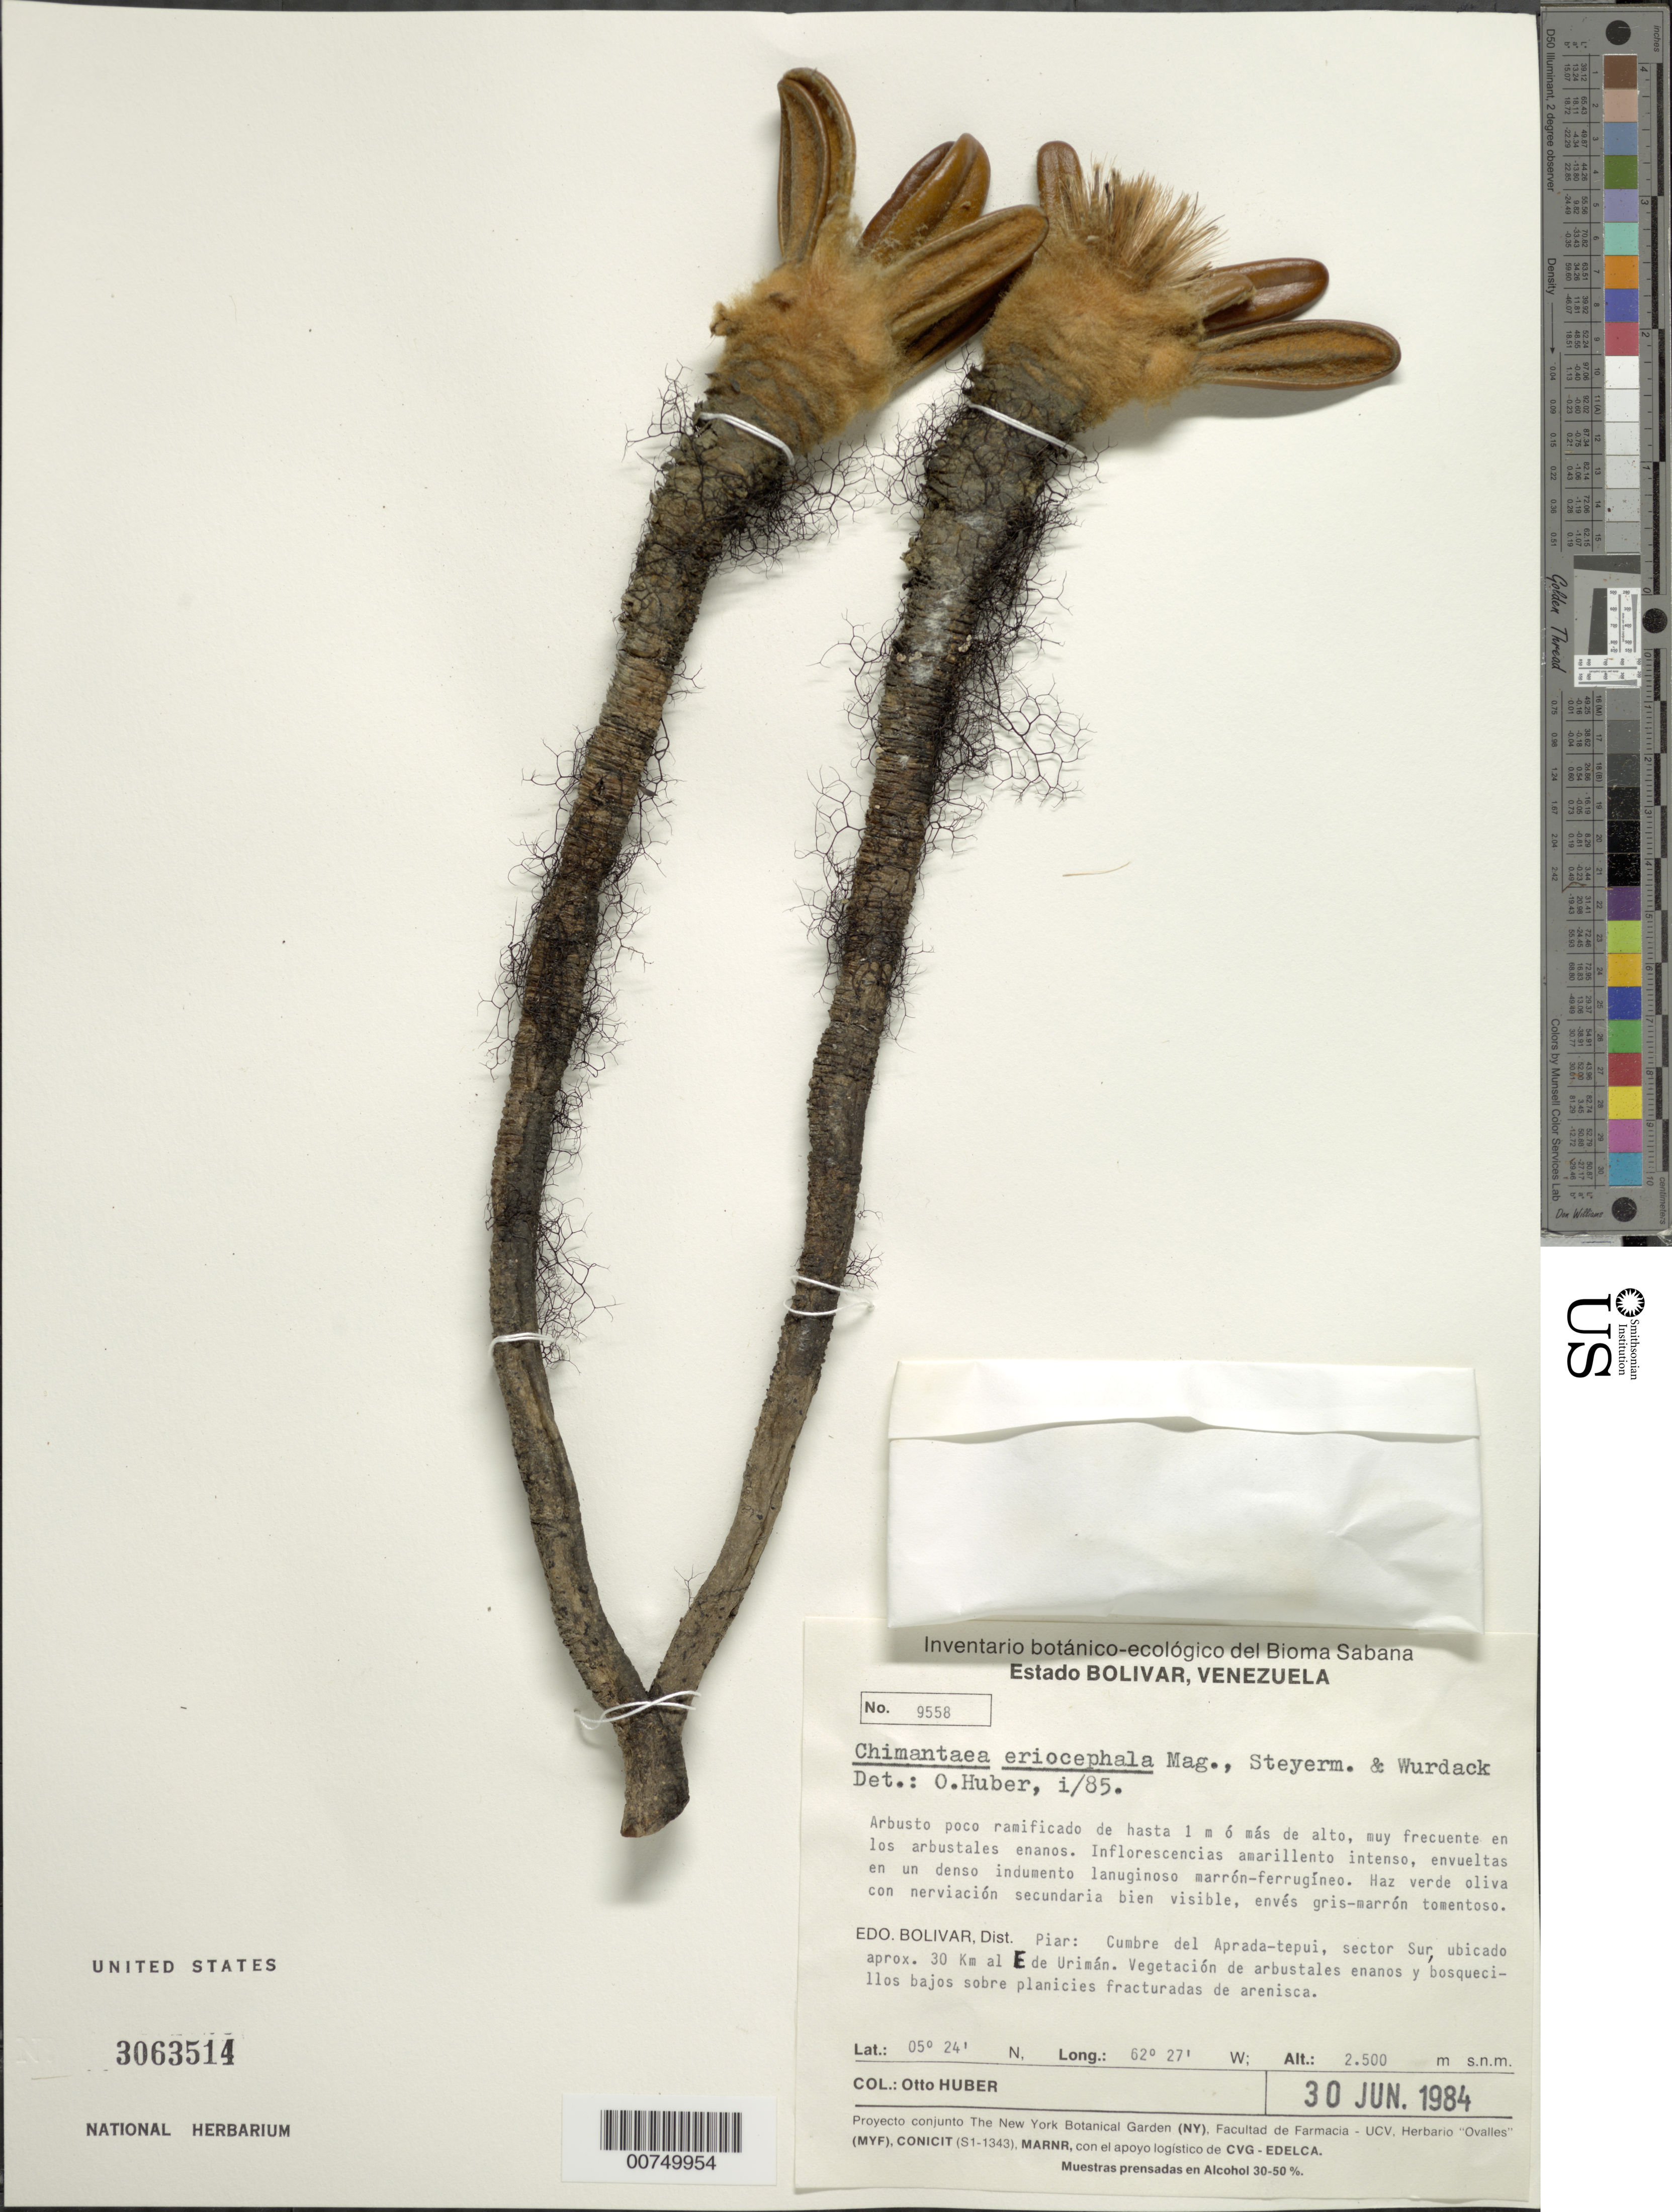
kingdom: Plantae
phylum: Tracheophyta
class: Magnoliopsida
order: Asterales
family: Asteraceae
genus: Chimantaea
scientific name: Chimantaea eriocephala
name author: Maguire et al.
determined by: Huber, Otto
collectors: O. Huber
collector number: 9558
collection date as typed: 30-Jun-84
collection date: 1984-06-30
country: Venezuela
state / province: Bolívar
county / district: Piar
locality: Aprada-tepuí, 30 km E de Urimán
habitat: Arbustales enanos. Vegetation de arbustales enanos y bosquecillos bajos sobre planicies fracturdas de arenisca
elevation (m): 2500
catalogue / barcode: US 3063514